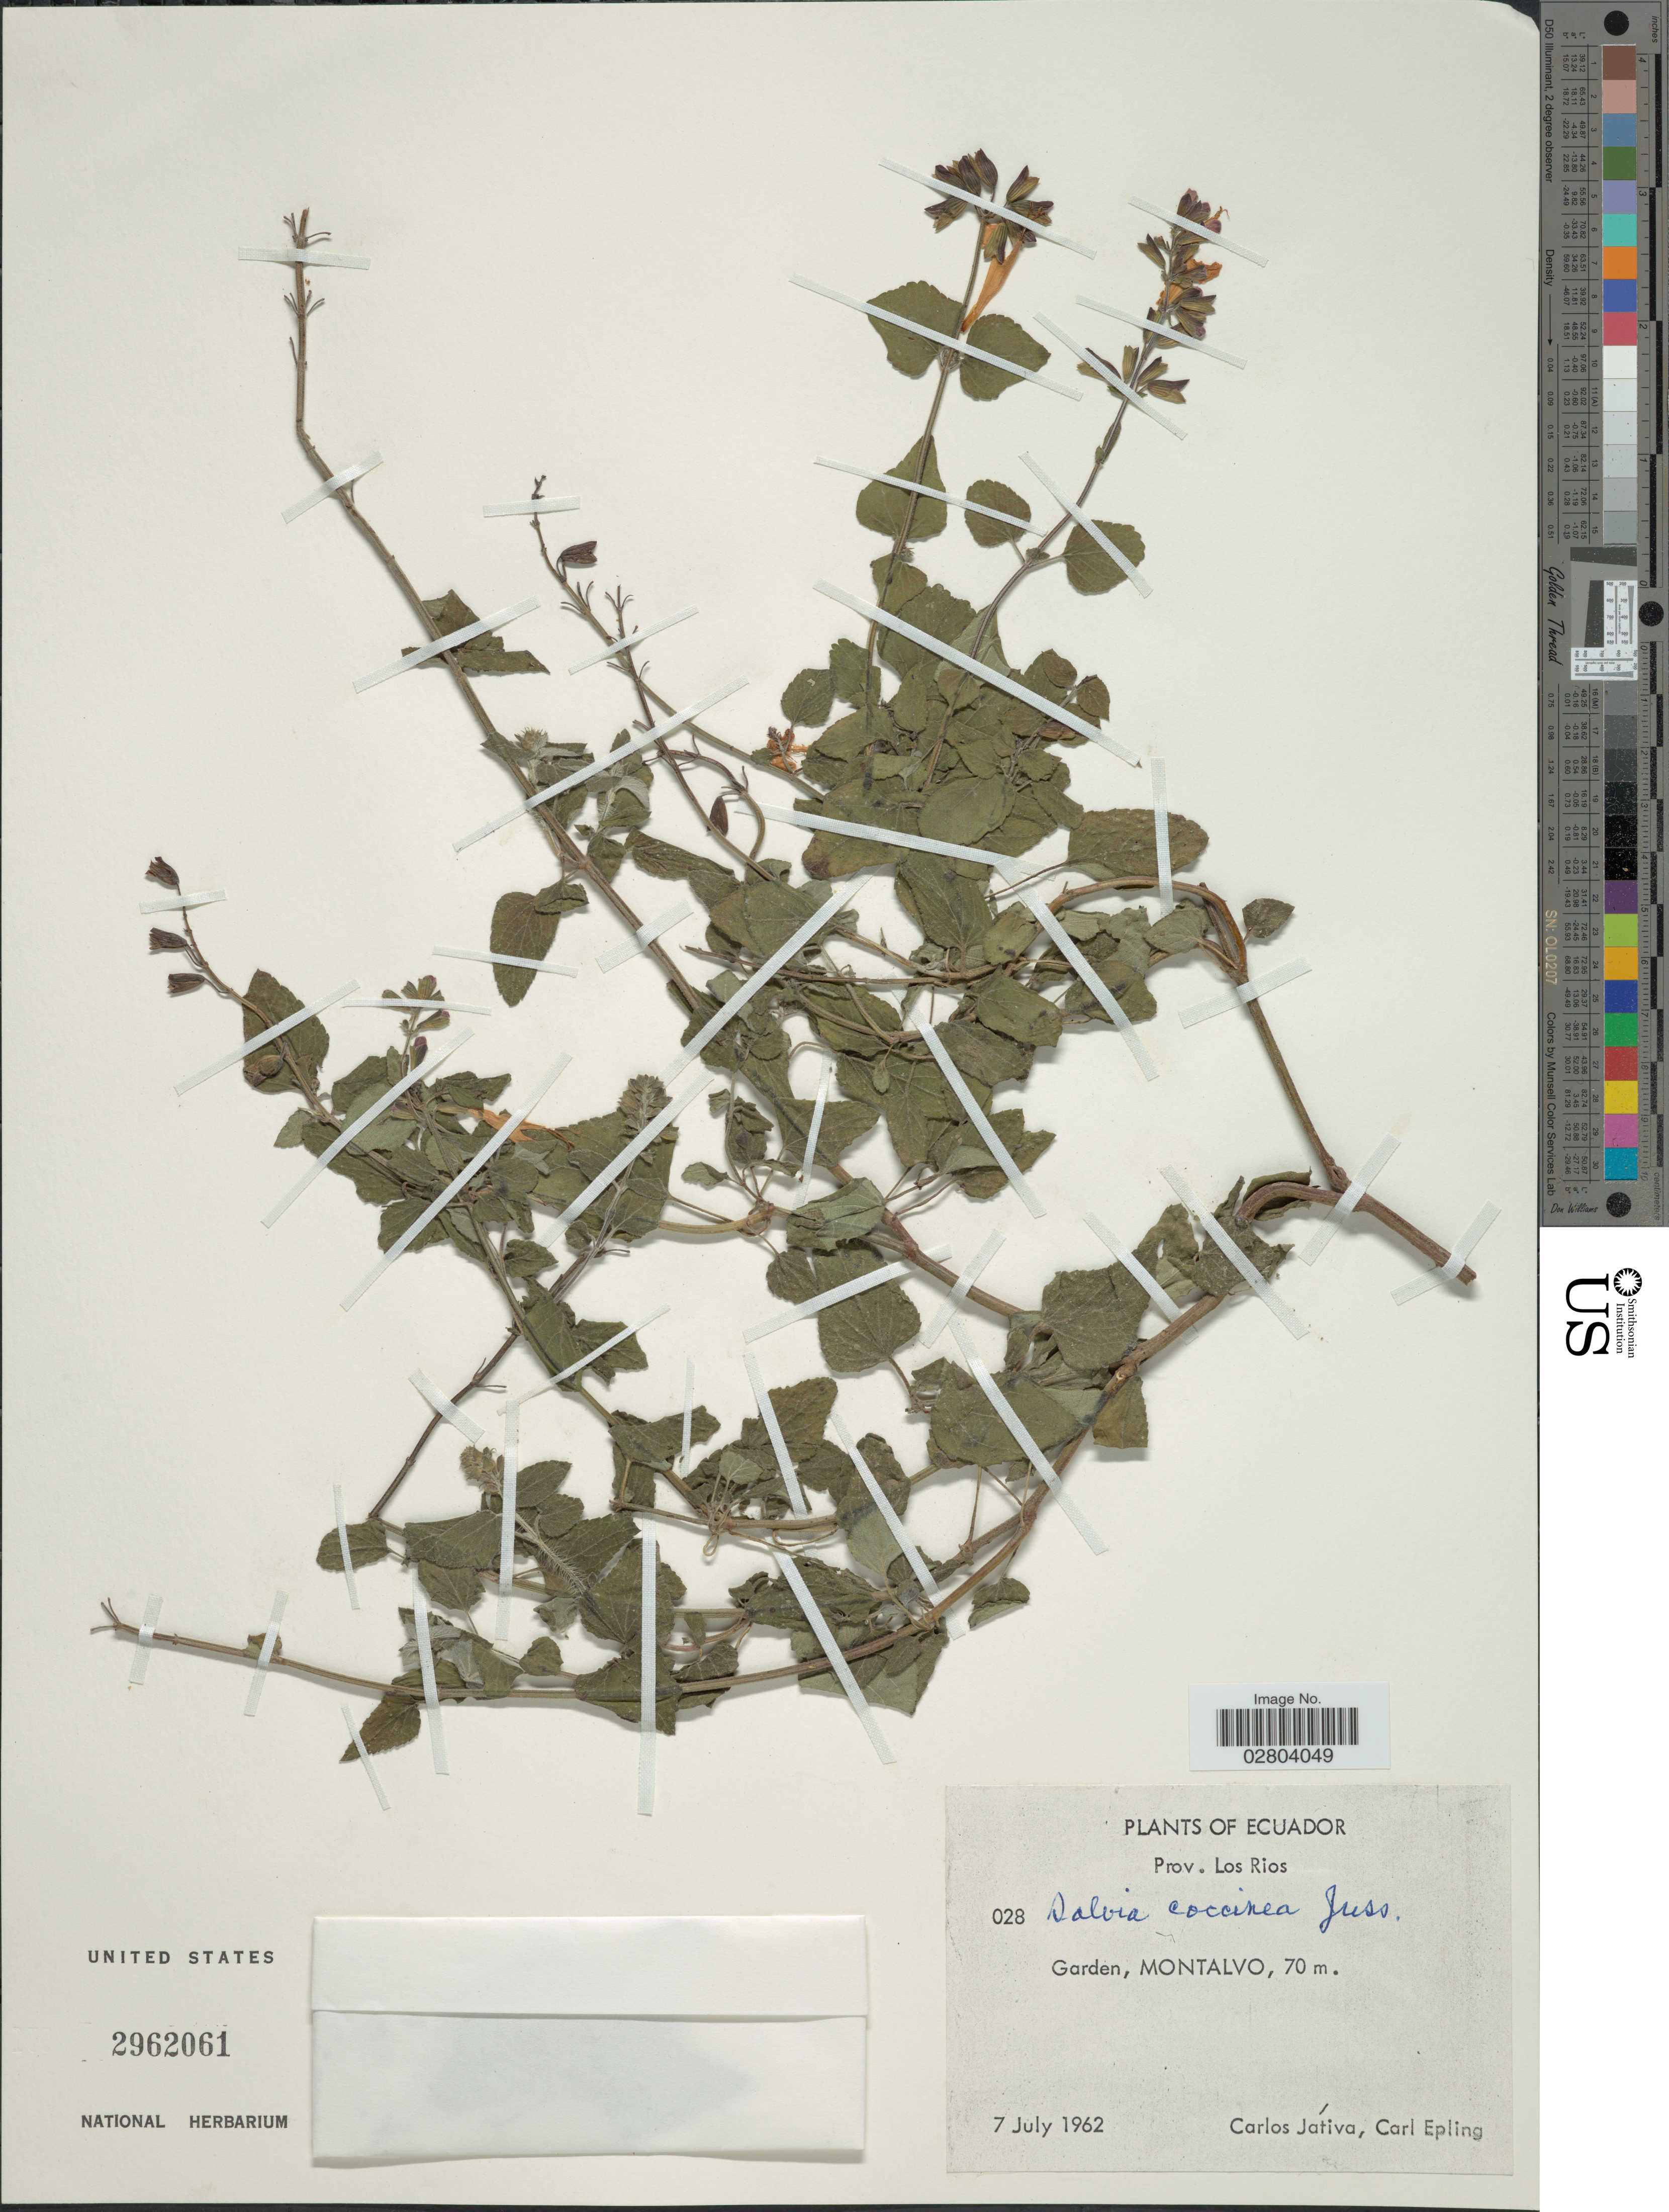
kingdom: Plantae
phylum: Tracheophyta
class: Magnoliopsida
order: Lamiales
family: Lamiaceae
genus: Salvia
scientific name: Salvia coccinea 'Naples Lavender'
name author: L. f. ex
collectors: C. D. Játiva & C. C. Epling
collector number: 028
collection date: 1962-07-07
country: Ecuador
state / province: Los Ríos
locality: Montalvo.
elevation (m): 70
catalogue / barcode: US 2962061